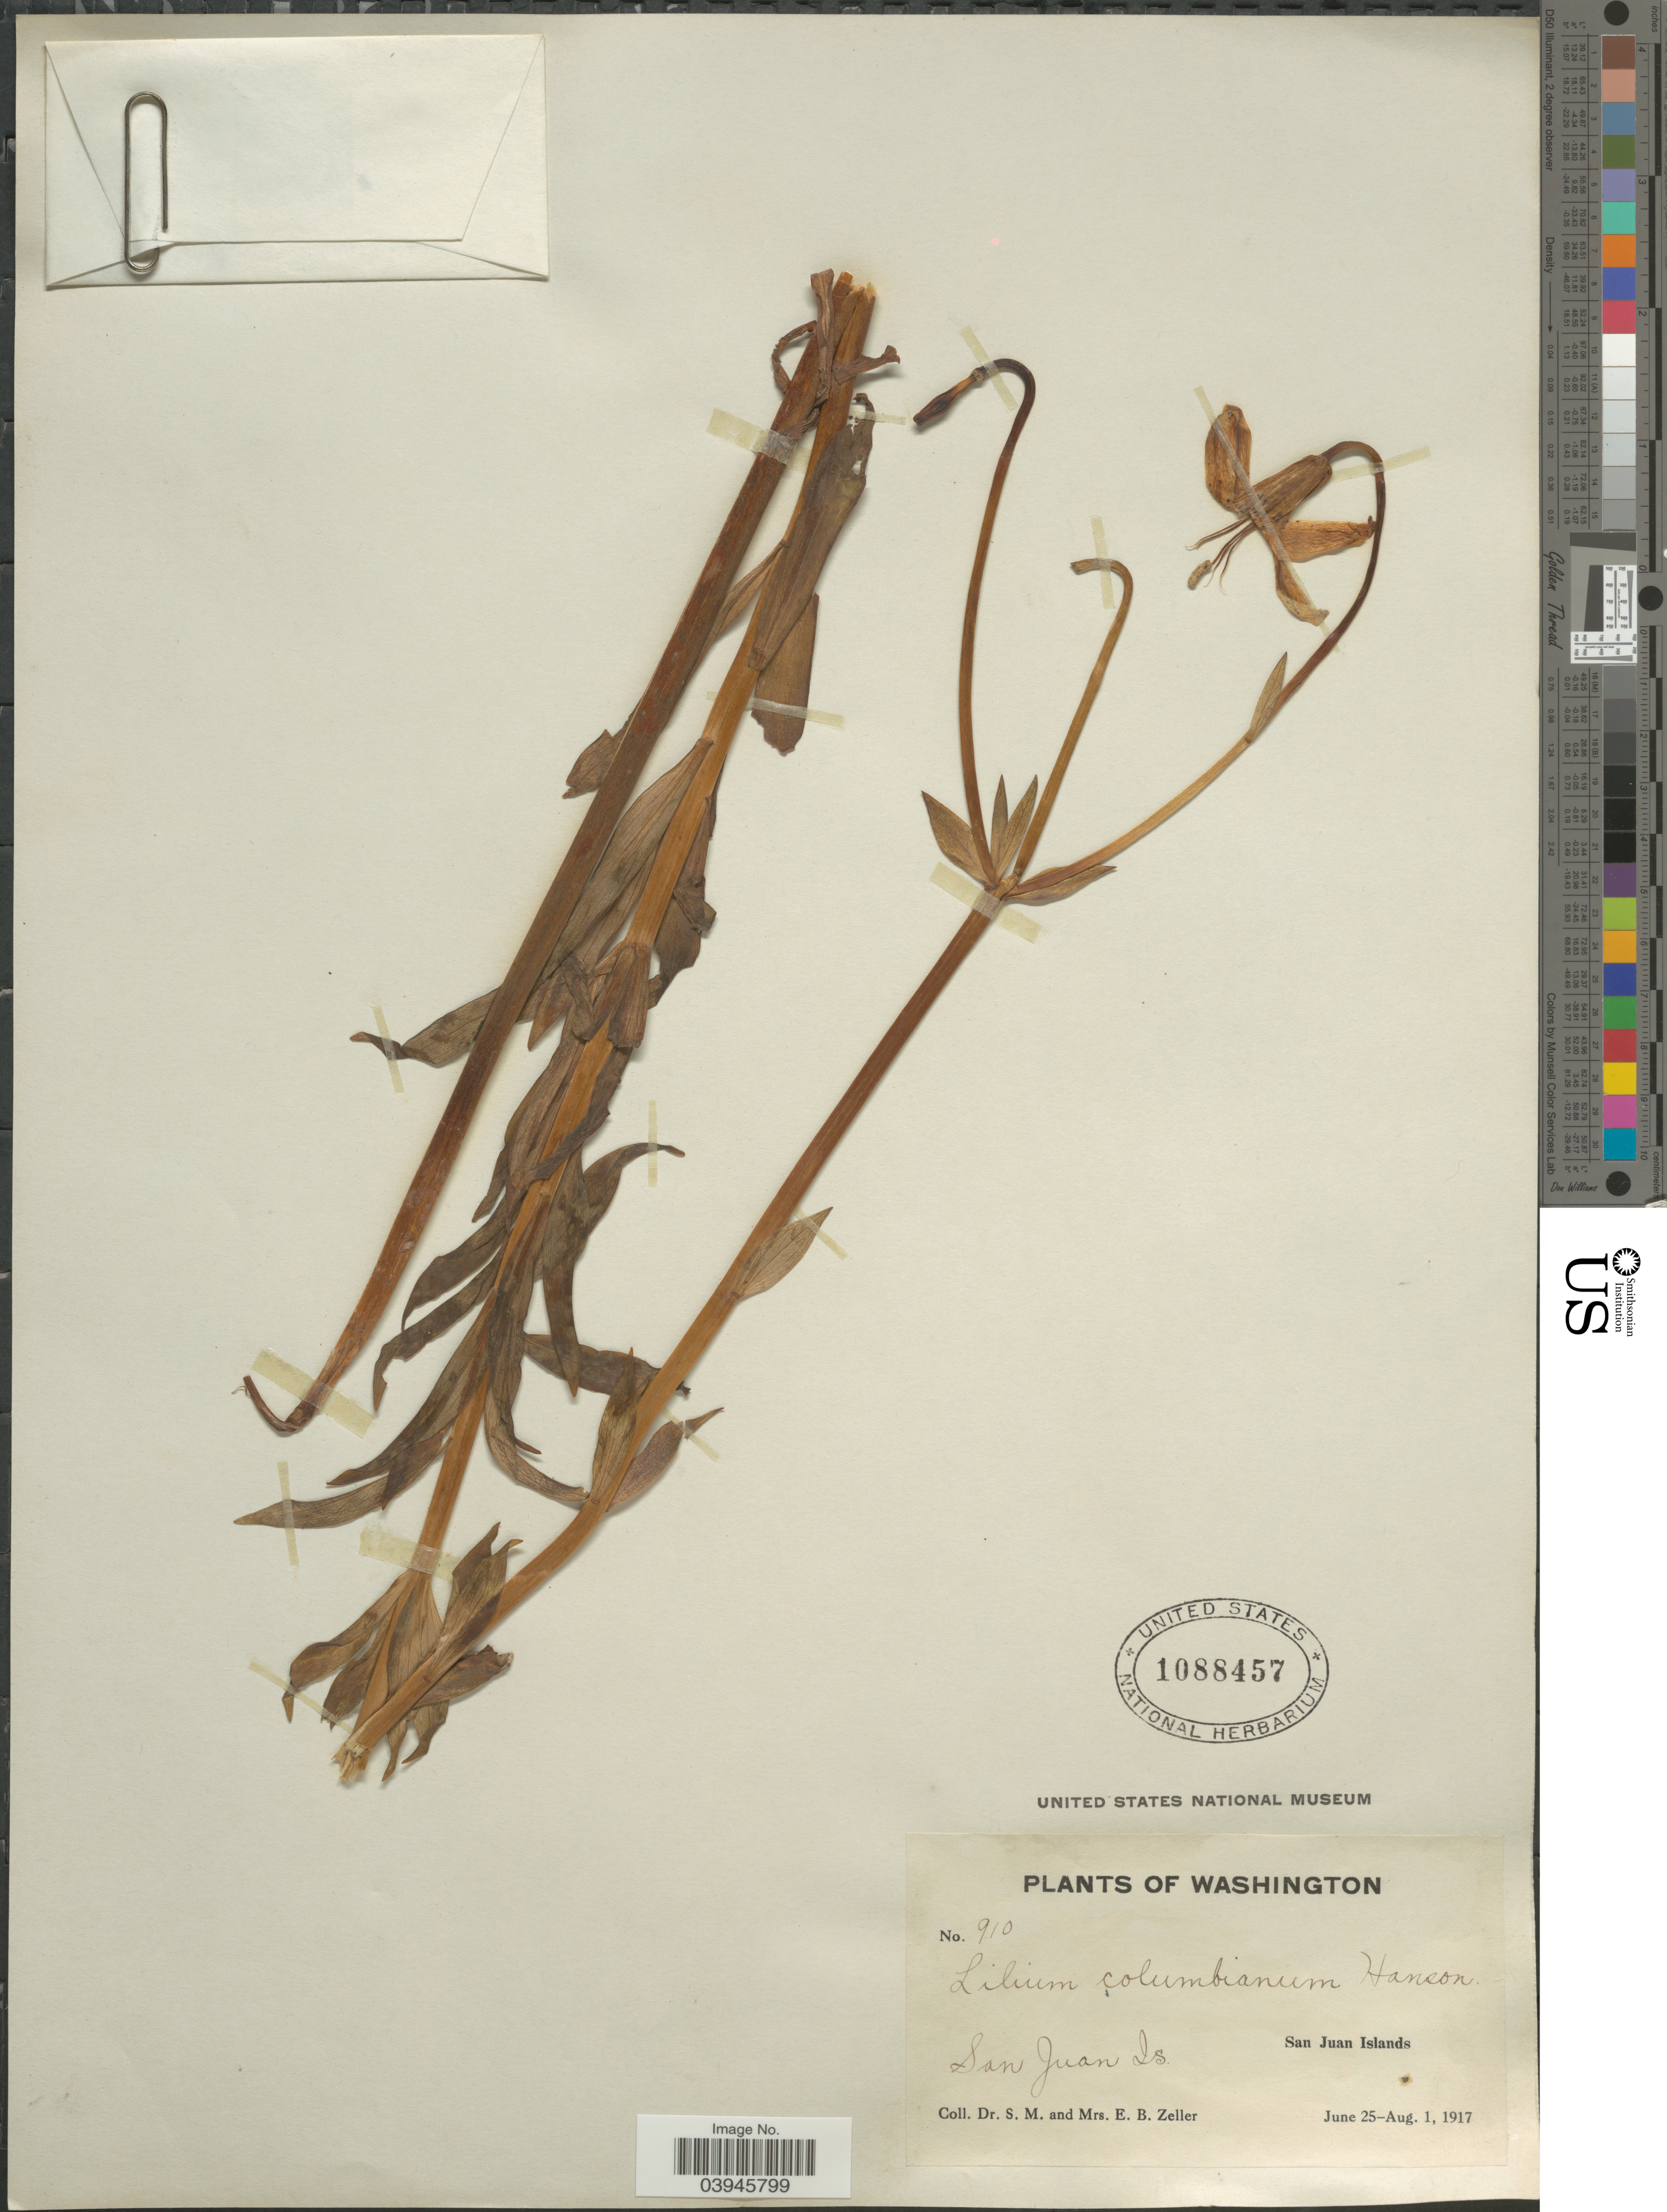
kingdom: Plantae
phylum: Tracheophyta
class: Liliopsida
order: Liliales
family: Liliaceae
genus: Lilium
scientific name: Lilium columbianum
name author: Leichtlin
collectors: S. Zeller & E. Zeller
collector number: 910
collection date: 1917-06-25/1917-08-01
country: United States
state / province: Washington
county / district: San Juan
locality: San Juan Is. San Juan Islands.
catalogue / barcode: US 1088457